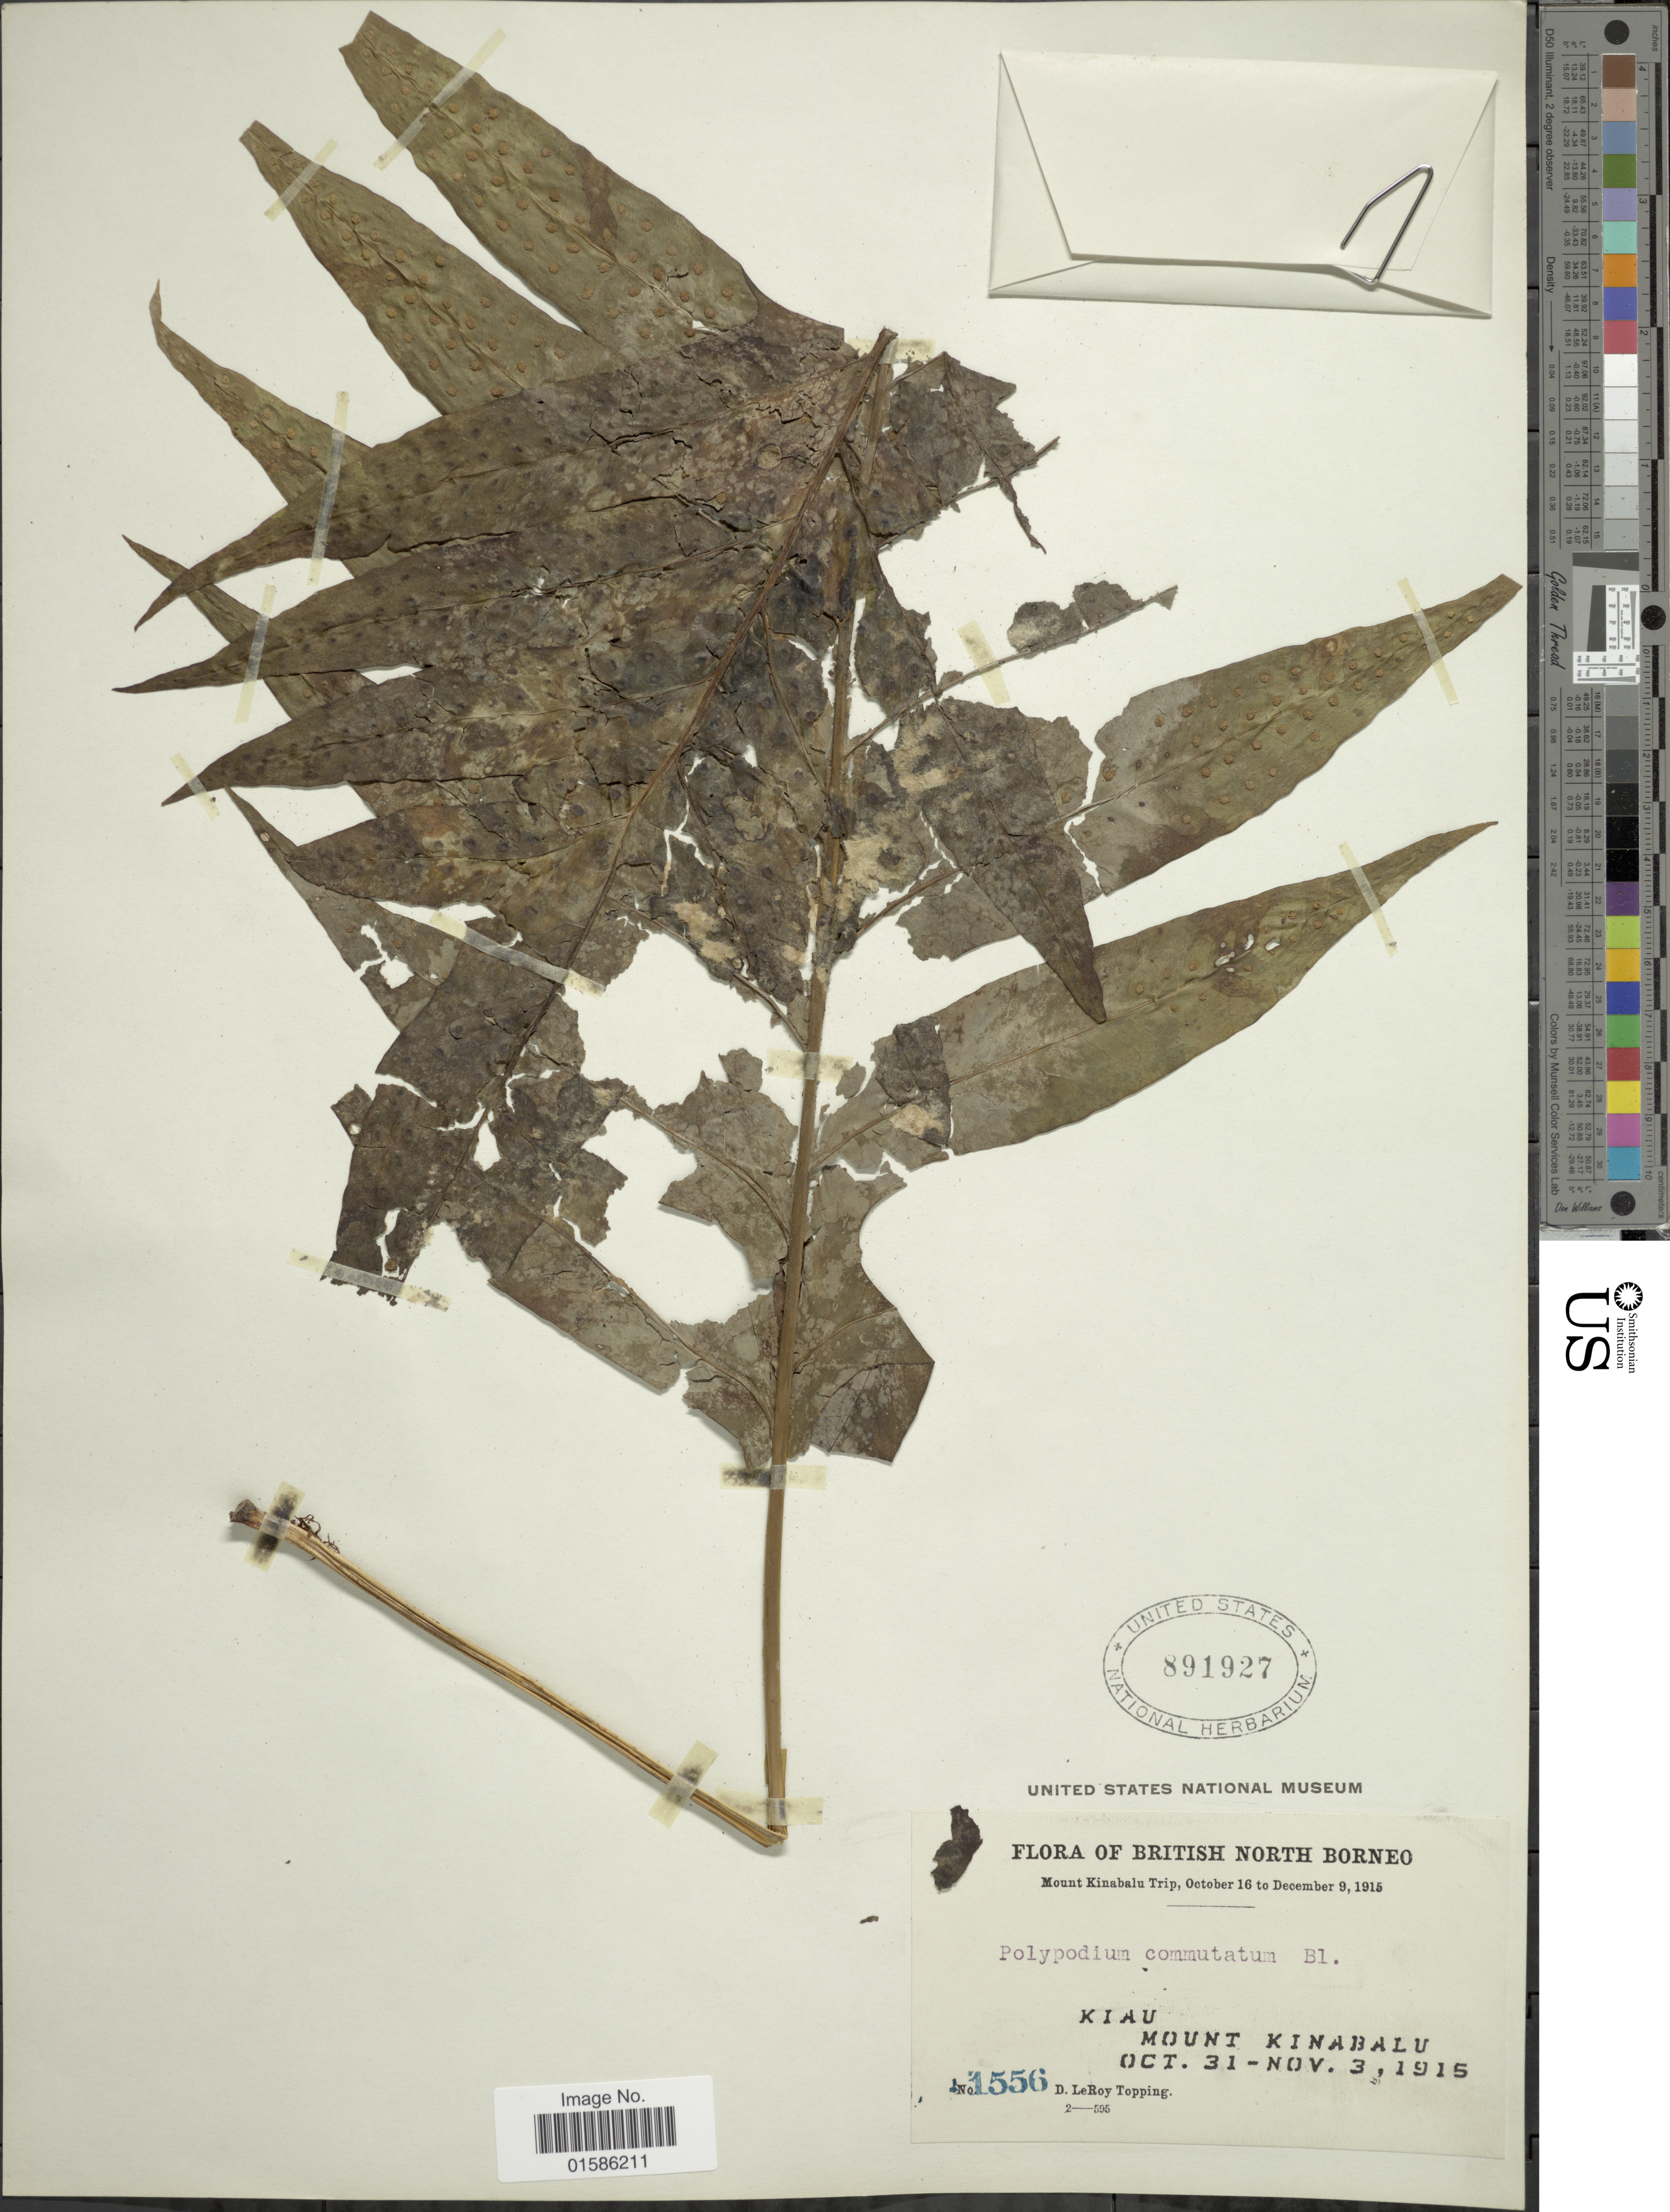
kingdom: Plantae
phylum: Tracheophyta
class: Polypodiopsida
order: Polypodiales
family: Polypodiaceae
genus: Microsorum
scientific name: Microsorum commutatum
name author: (Blume) Copel.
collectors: D. L. Topping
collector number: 1556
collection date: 1915-10-31/1915-11-03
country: Malaysia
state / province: Sabah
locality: British North Borneo, Kiau, Mount Kinabalu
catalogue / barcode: US 891927